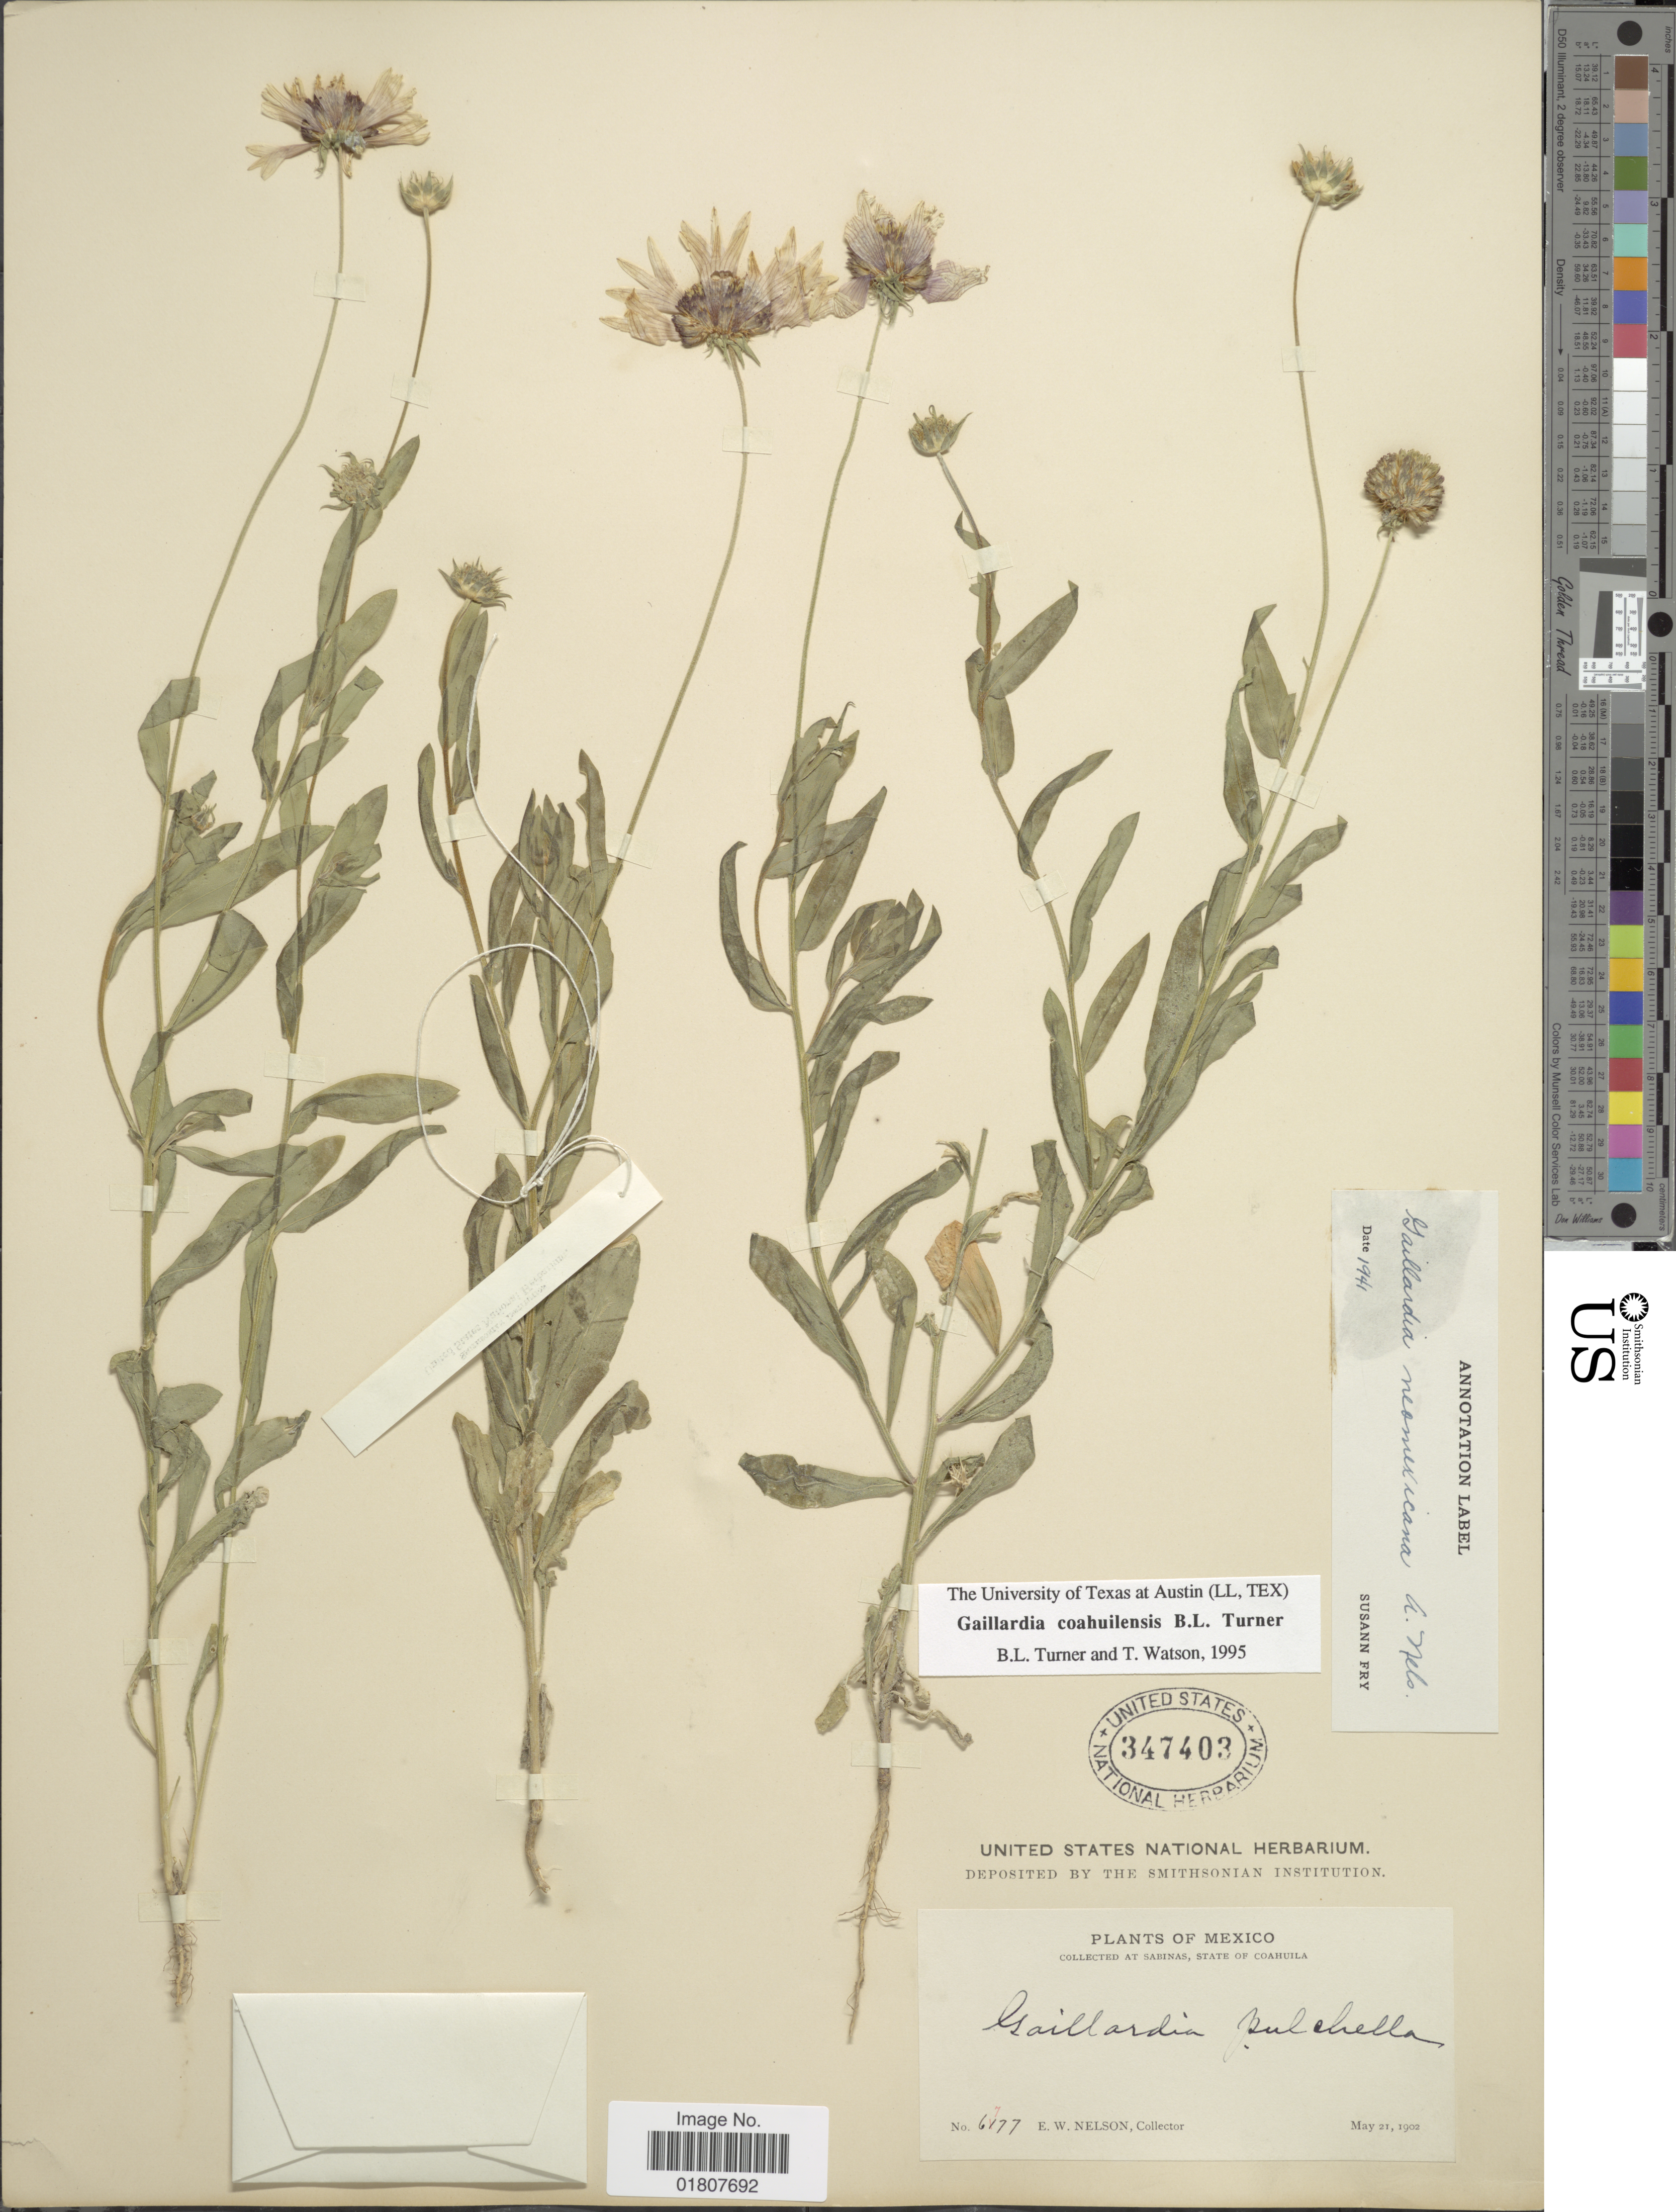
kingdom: Plantae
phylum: Tracheophyta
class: Magnoliopsida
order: Asterales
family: Asteraceae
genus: Gaillardia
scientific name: Gaillardia coahuilensis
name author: B.L. Turner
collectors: E. W. Nelson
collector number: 6177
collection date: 1902-05-21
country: Mexico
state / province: Coahuila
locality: Sabinas, State of Coahuila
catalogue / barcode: US 347403